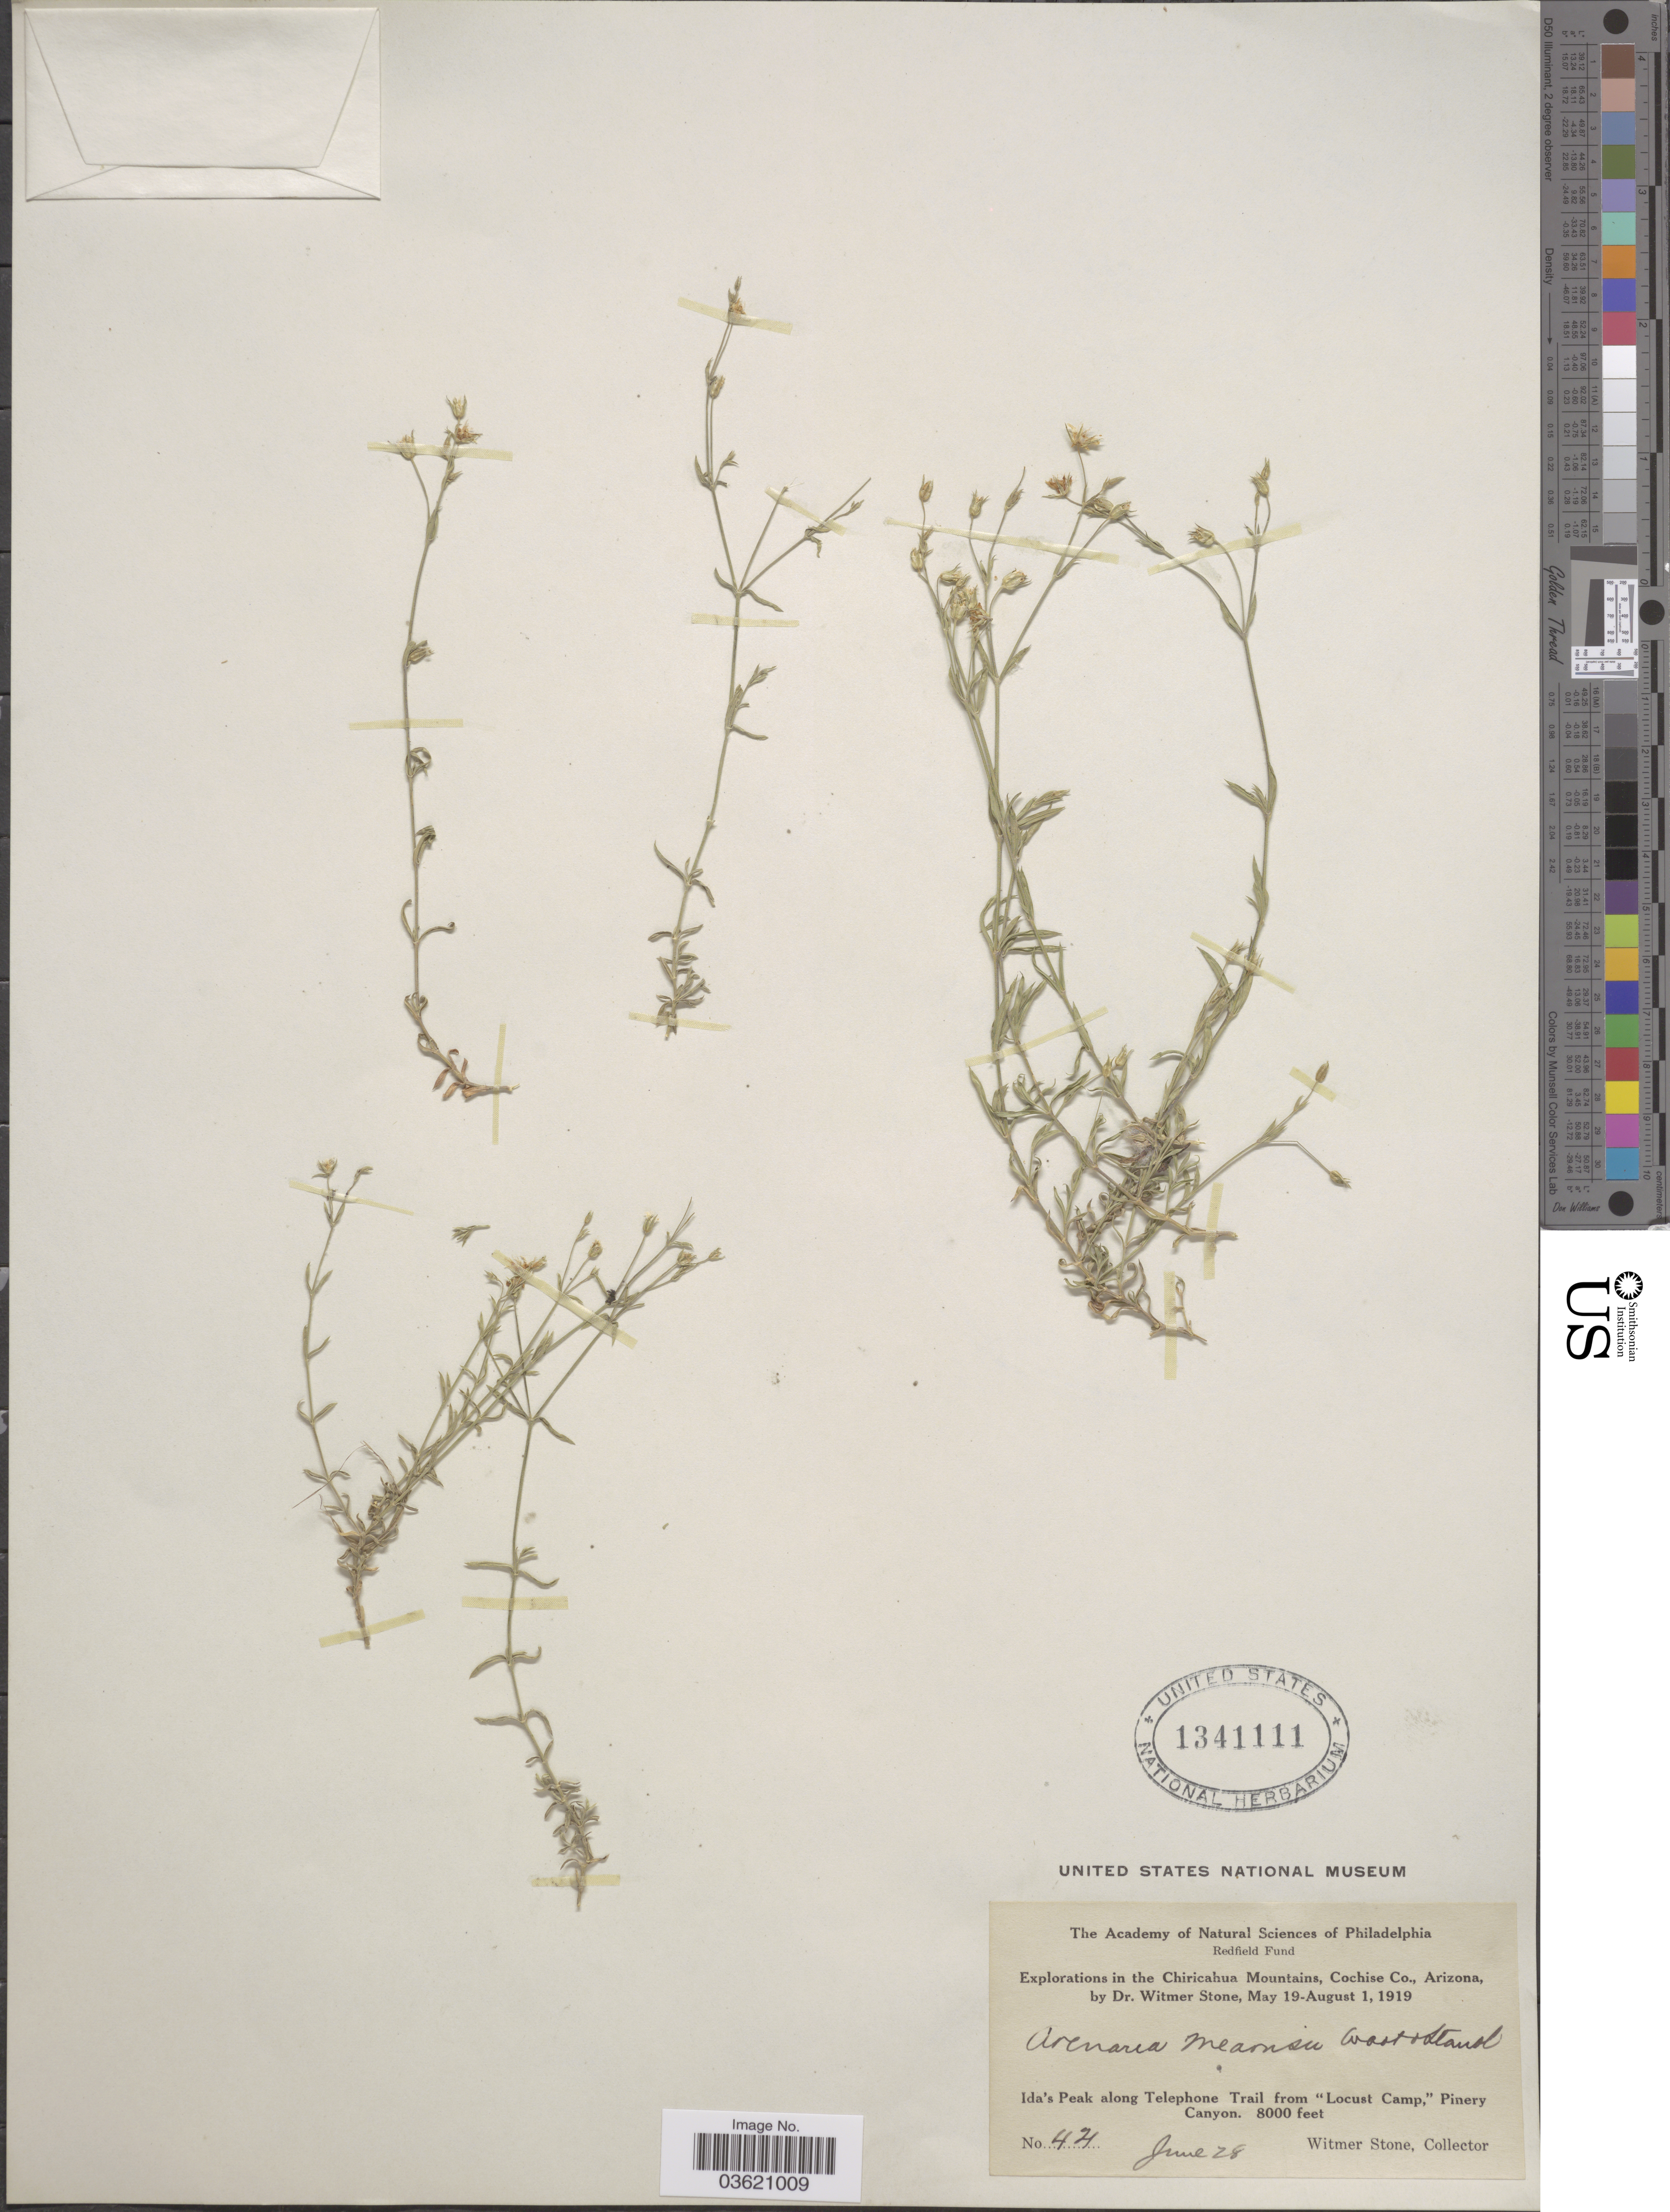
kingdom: Plantae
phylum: Tracheophyta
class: Magnoliopsida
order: Caryophyllales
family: Caryophyllaceae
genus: Arenaria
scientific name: Arenaria mearnsii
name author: Wooton & Standl.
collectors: W. Stone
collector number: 421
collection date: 1919-06-28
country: United States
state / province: Arizona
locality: The Chiricahua Mountains, Cochise Co. Ida's Peak along Telephone Trail from "Locust Camp," Pinery Canyon.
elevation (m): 2438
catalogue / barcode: US 1341111